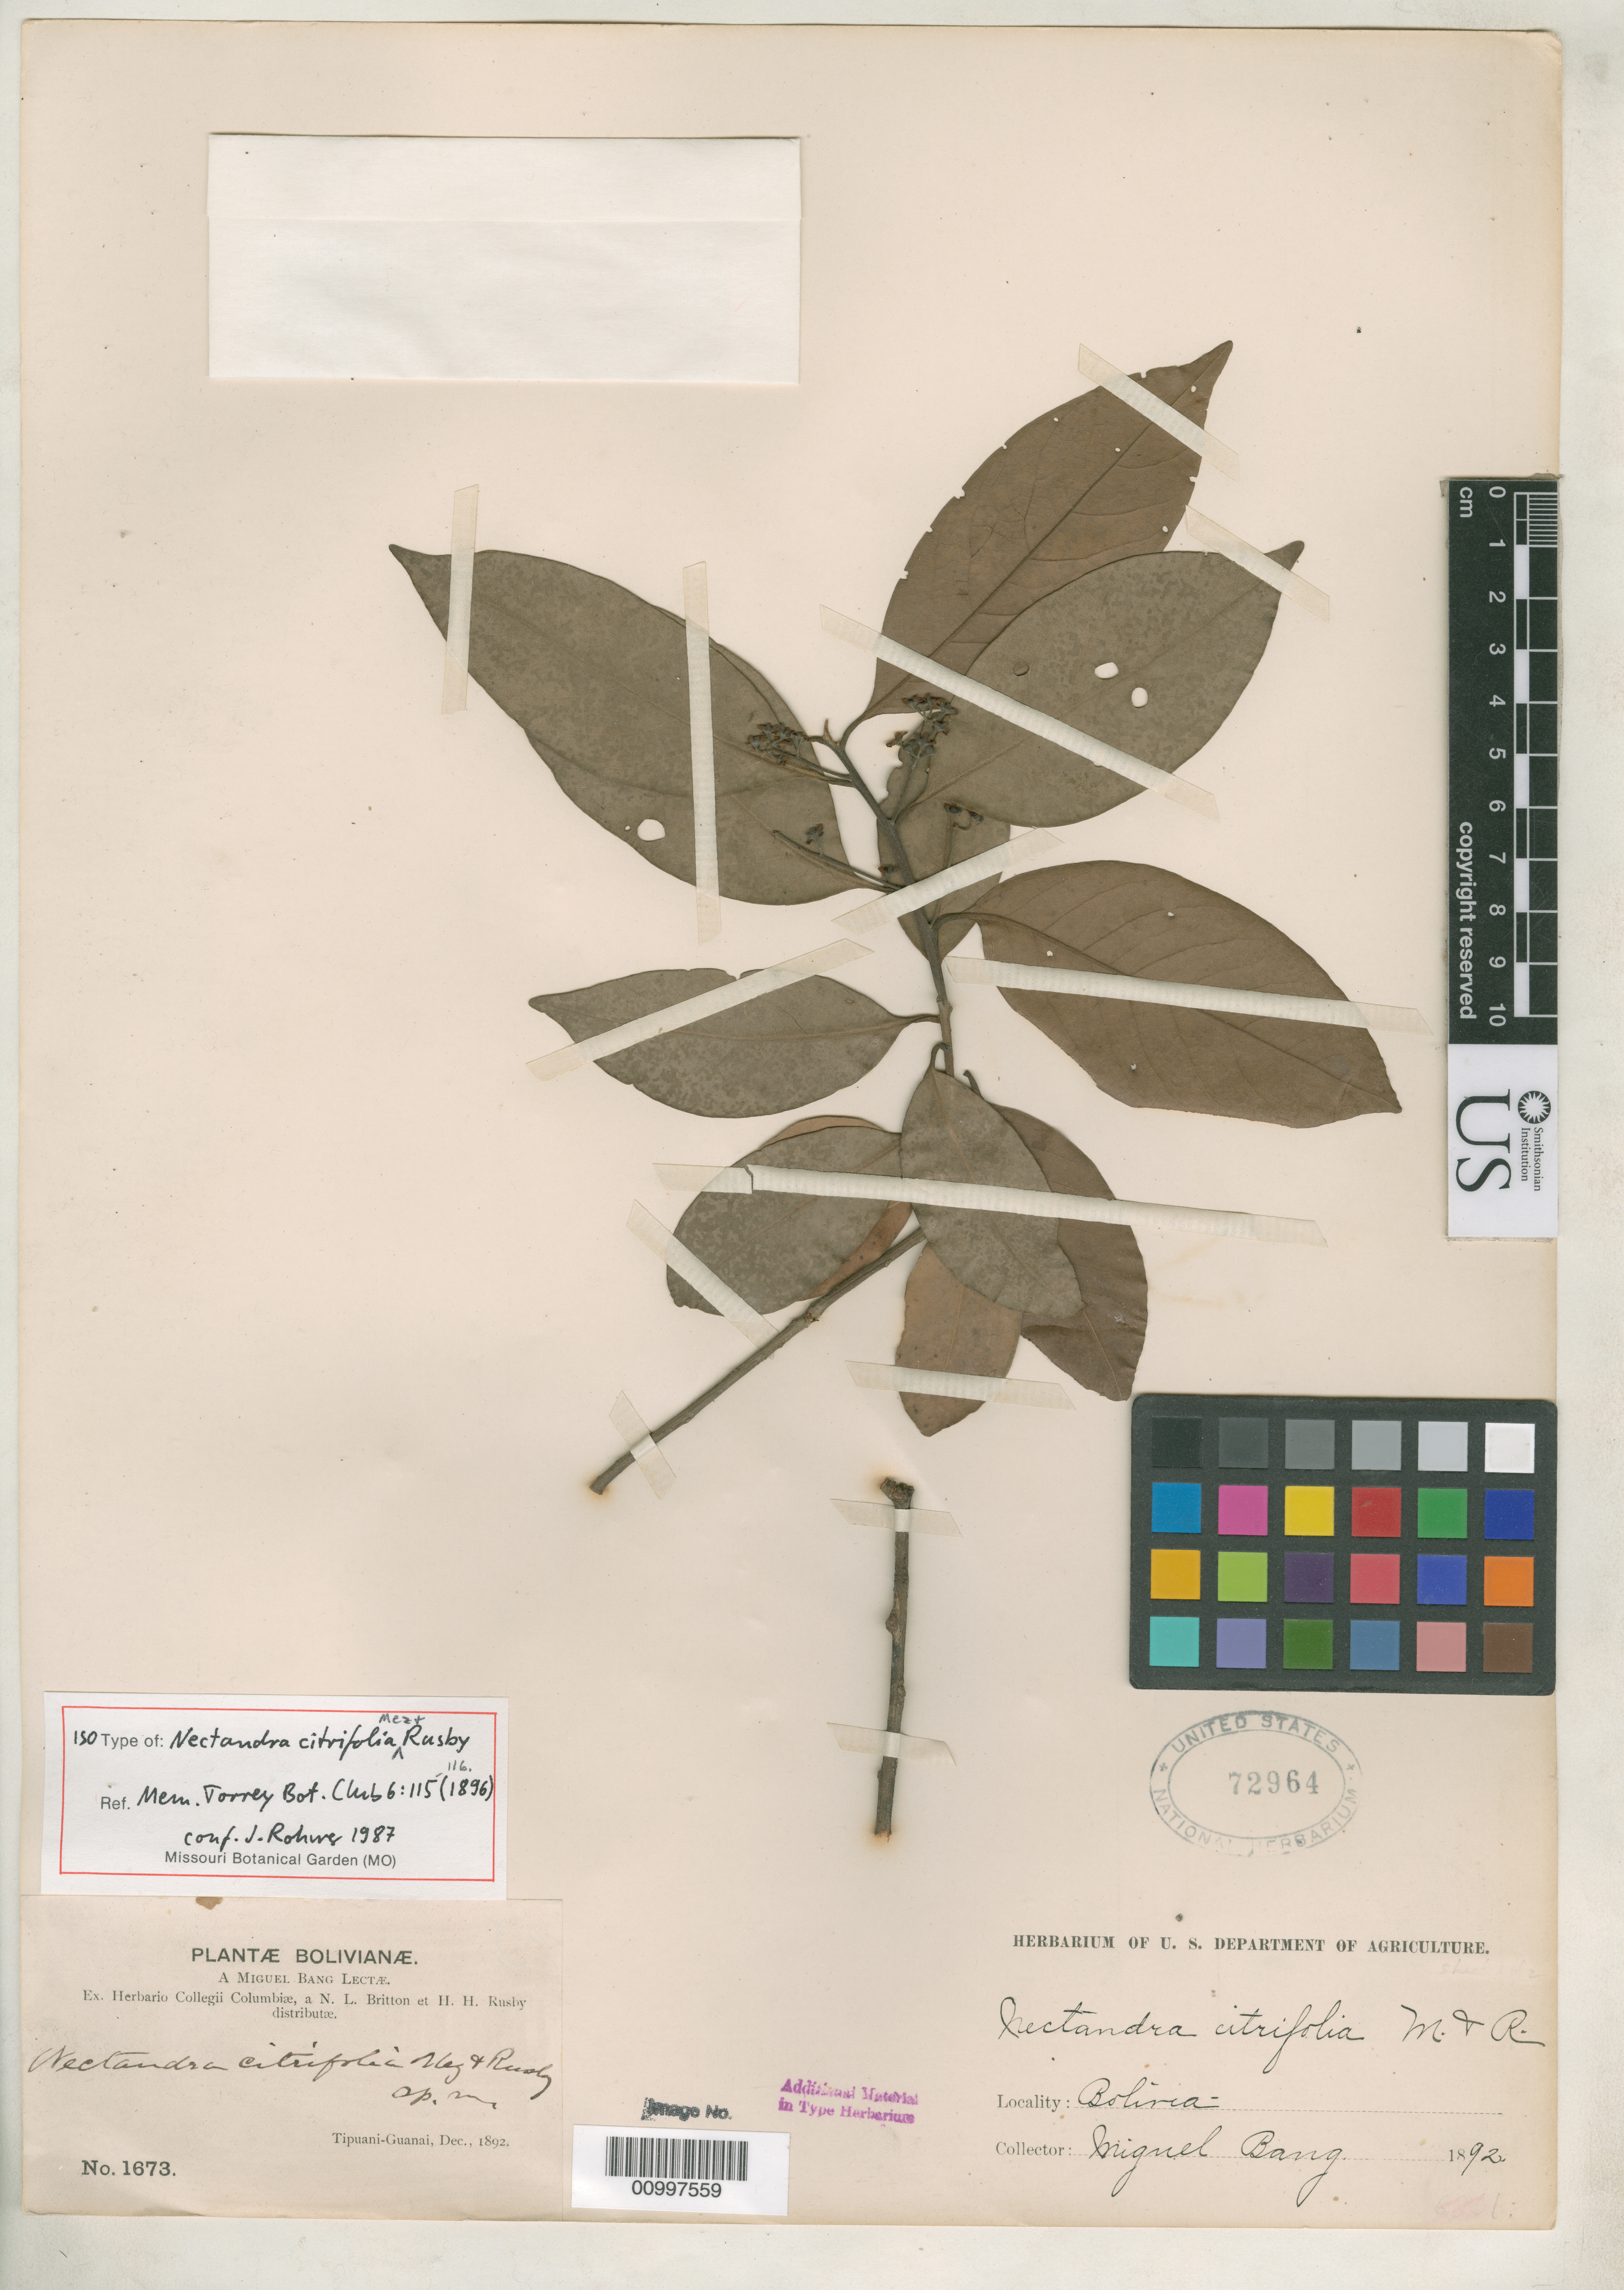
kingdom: Plantae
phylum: Tracheophyta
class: Magnoliopsida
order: Laurales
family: Lauraceae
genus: Nectandra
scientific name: Nectandra citrifolia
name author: Mez & Rusby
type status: Isotype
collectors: M. Bang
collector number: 1673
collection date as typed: Dec 1892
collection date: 1892-12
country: Bolivia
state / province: La Paz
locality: Tipuani-Guanai.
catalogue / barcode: US 72964